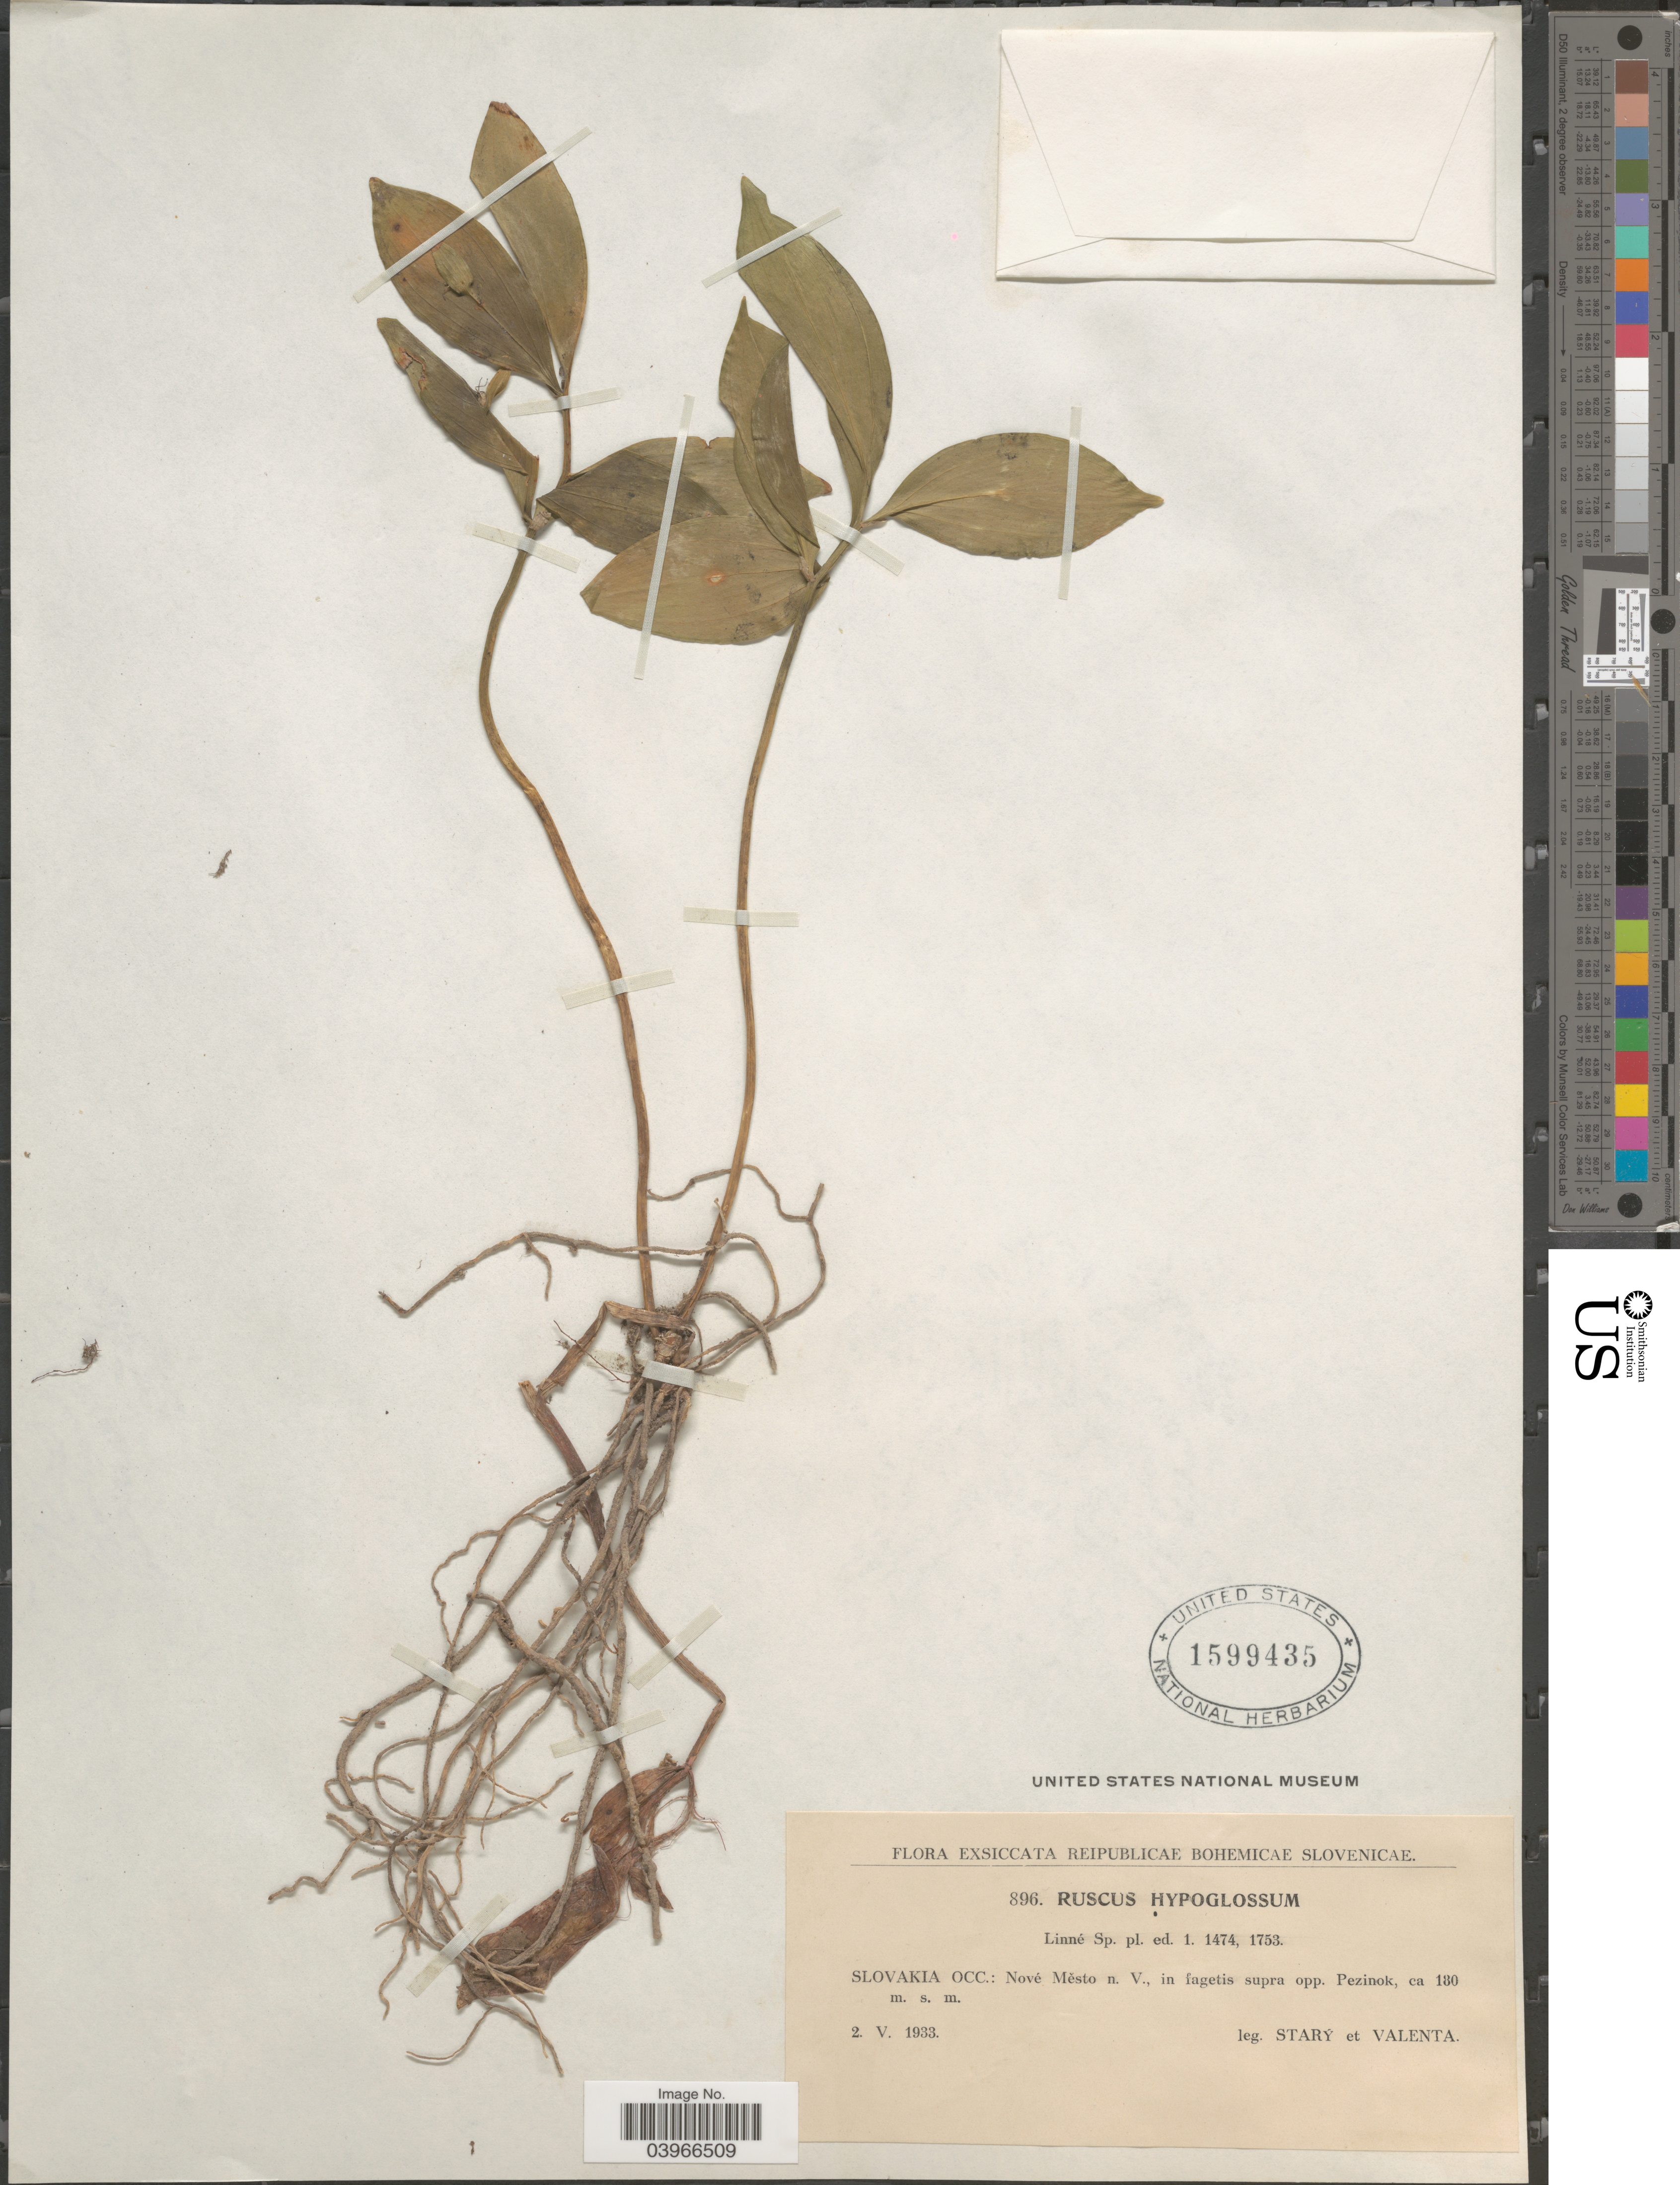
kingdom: Plantae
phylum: Tracheophyta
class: Liliopsida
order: Asparagales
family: Asparagaceae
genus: Ruscus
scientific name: Ruscus hypoglossum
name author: L.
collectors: B. Stary & V. Valenta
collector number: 896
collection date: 1933-05-02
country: Slovakia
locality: Reipublicae Bohemicae Slovenicae. Slovakia Occ.: Nové Město n. V., in fagetis supra opp. Pezinok.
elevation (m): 180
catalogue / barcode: US 1599435